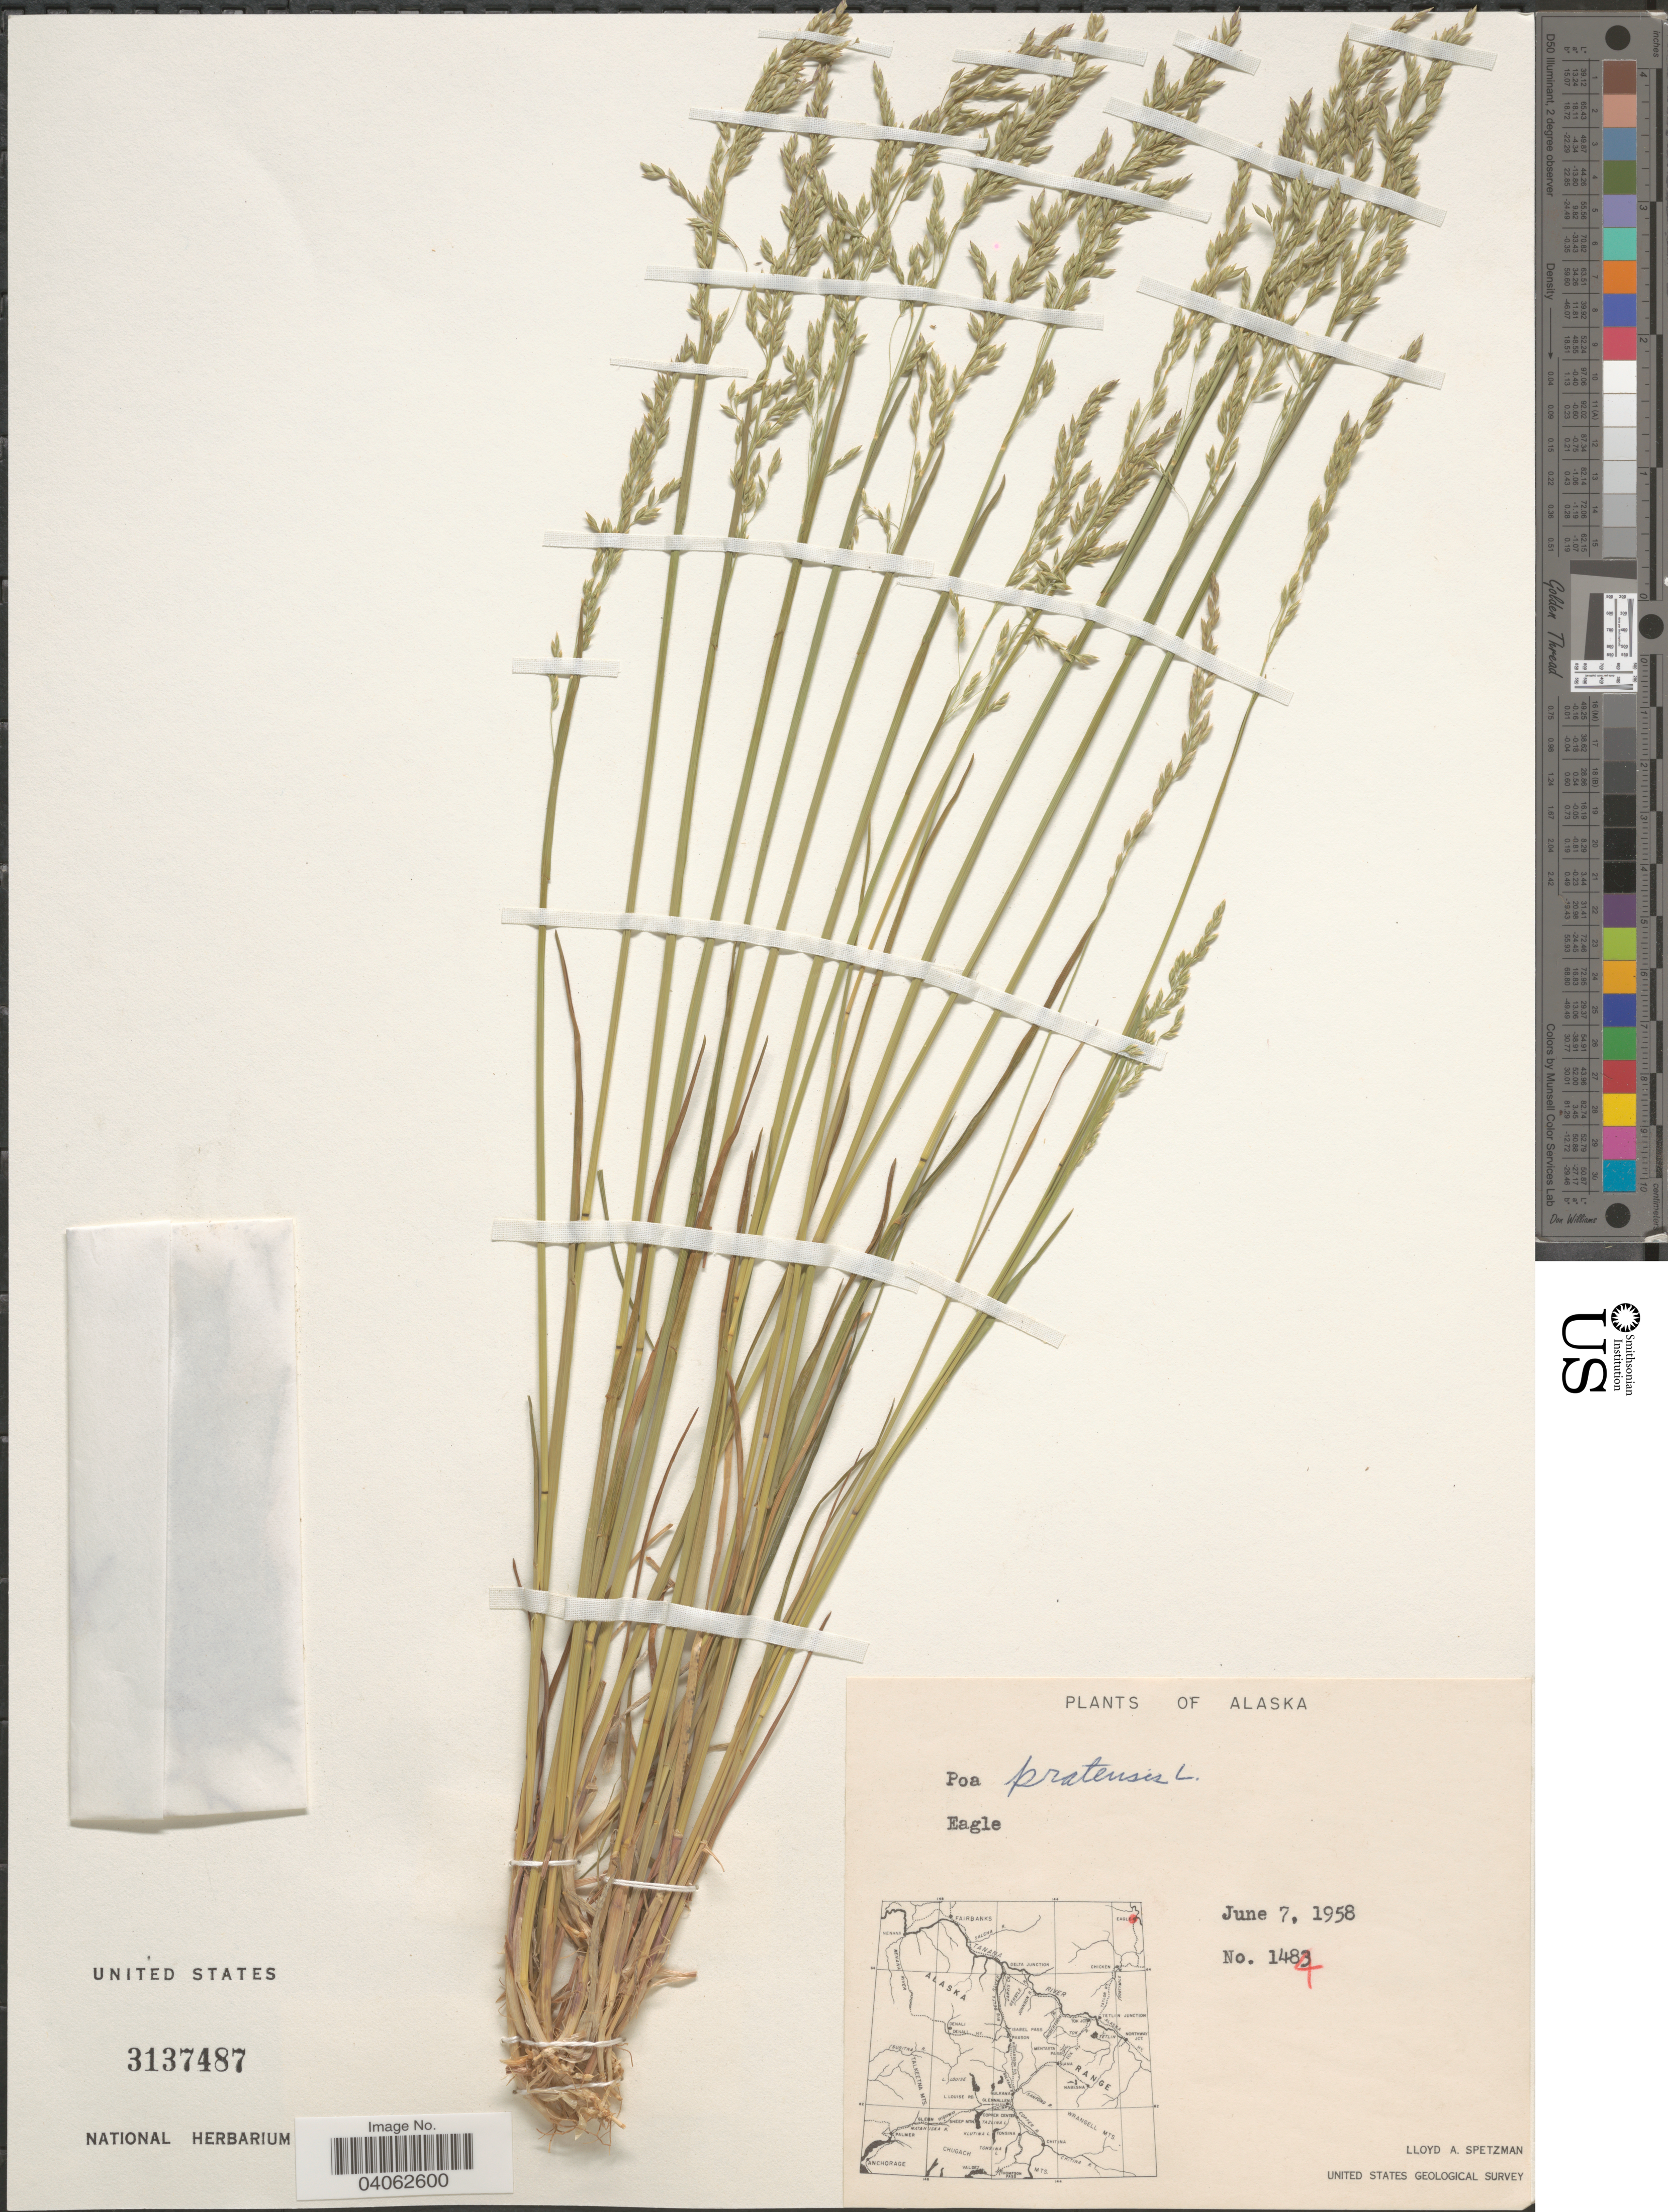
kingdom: Plantae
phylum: Tracheophyta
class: Liliopsida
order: Poales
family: Poaceae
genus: Poa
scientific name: Poa pratensis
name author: L.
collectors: L. Spetzman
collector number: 1484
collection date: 1958-06-07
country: United States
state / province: Alaska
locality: Eagle.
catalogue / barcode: US 3137487